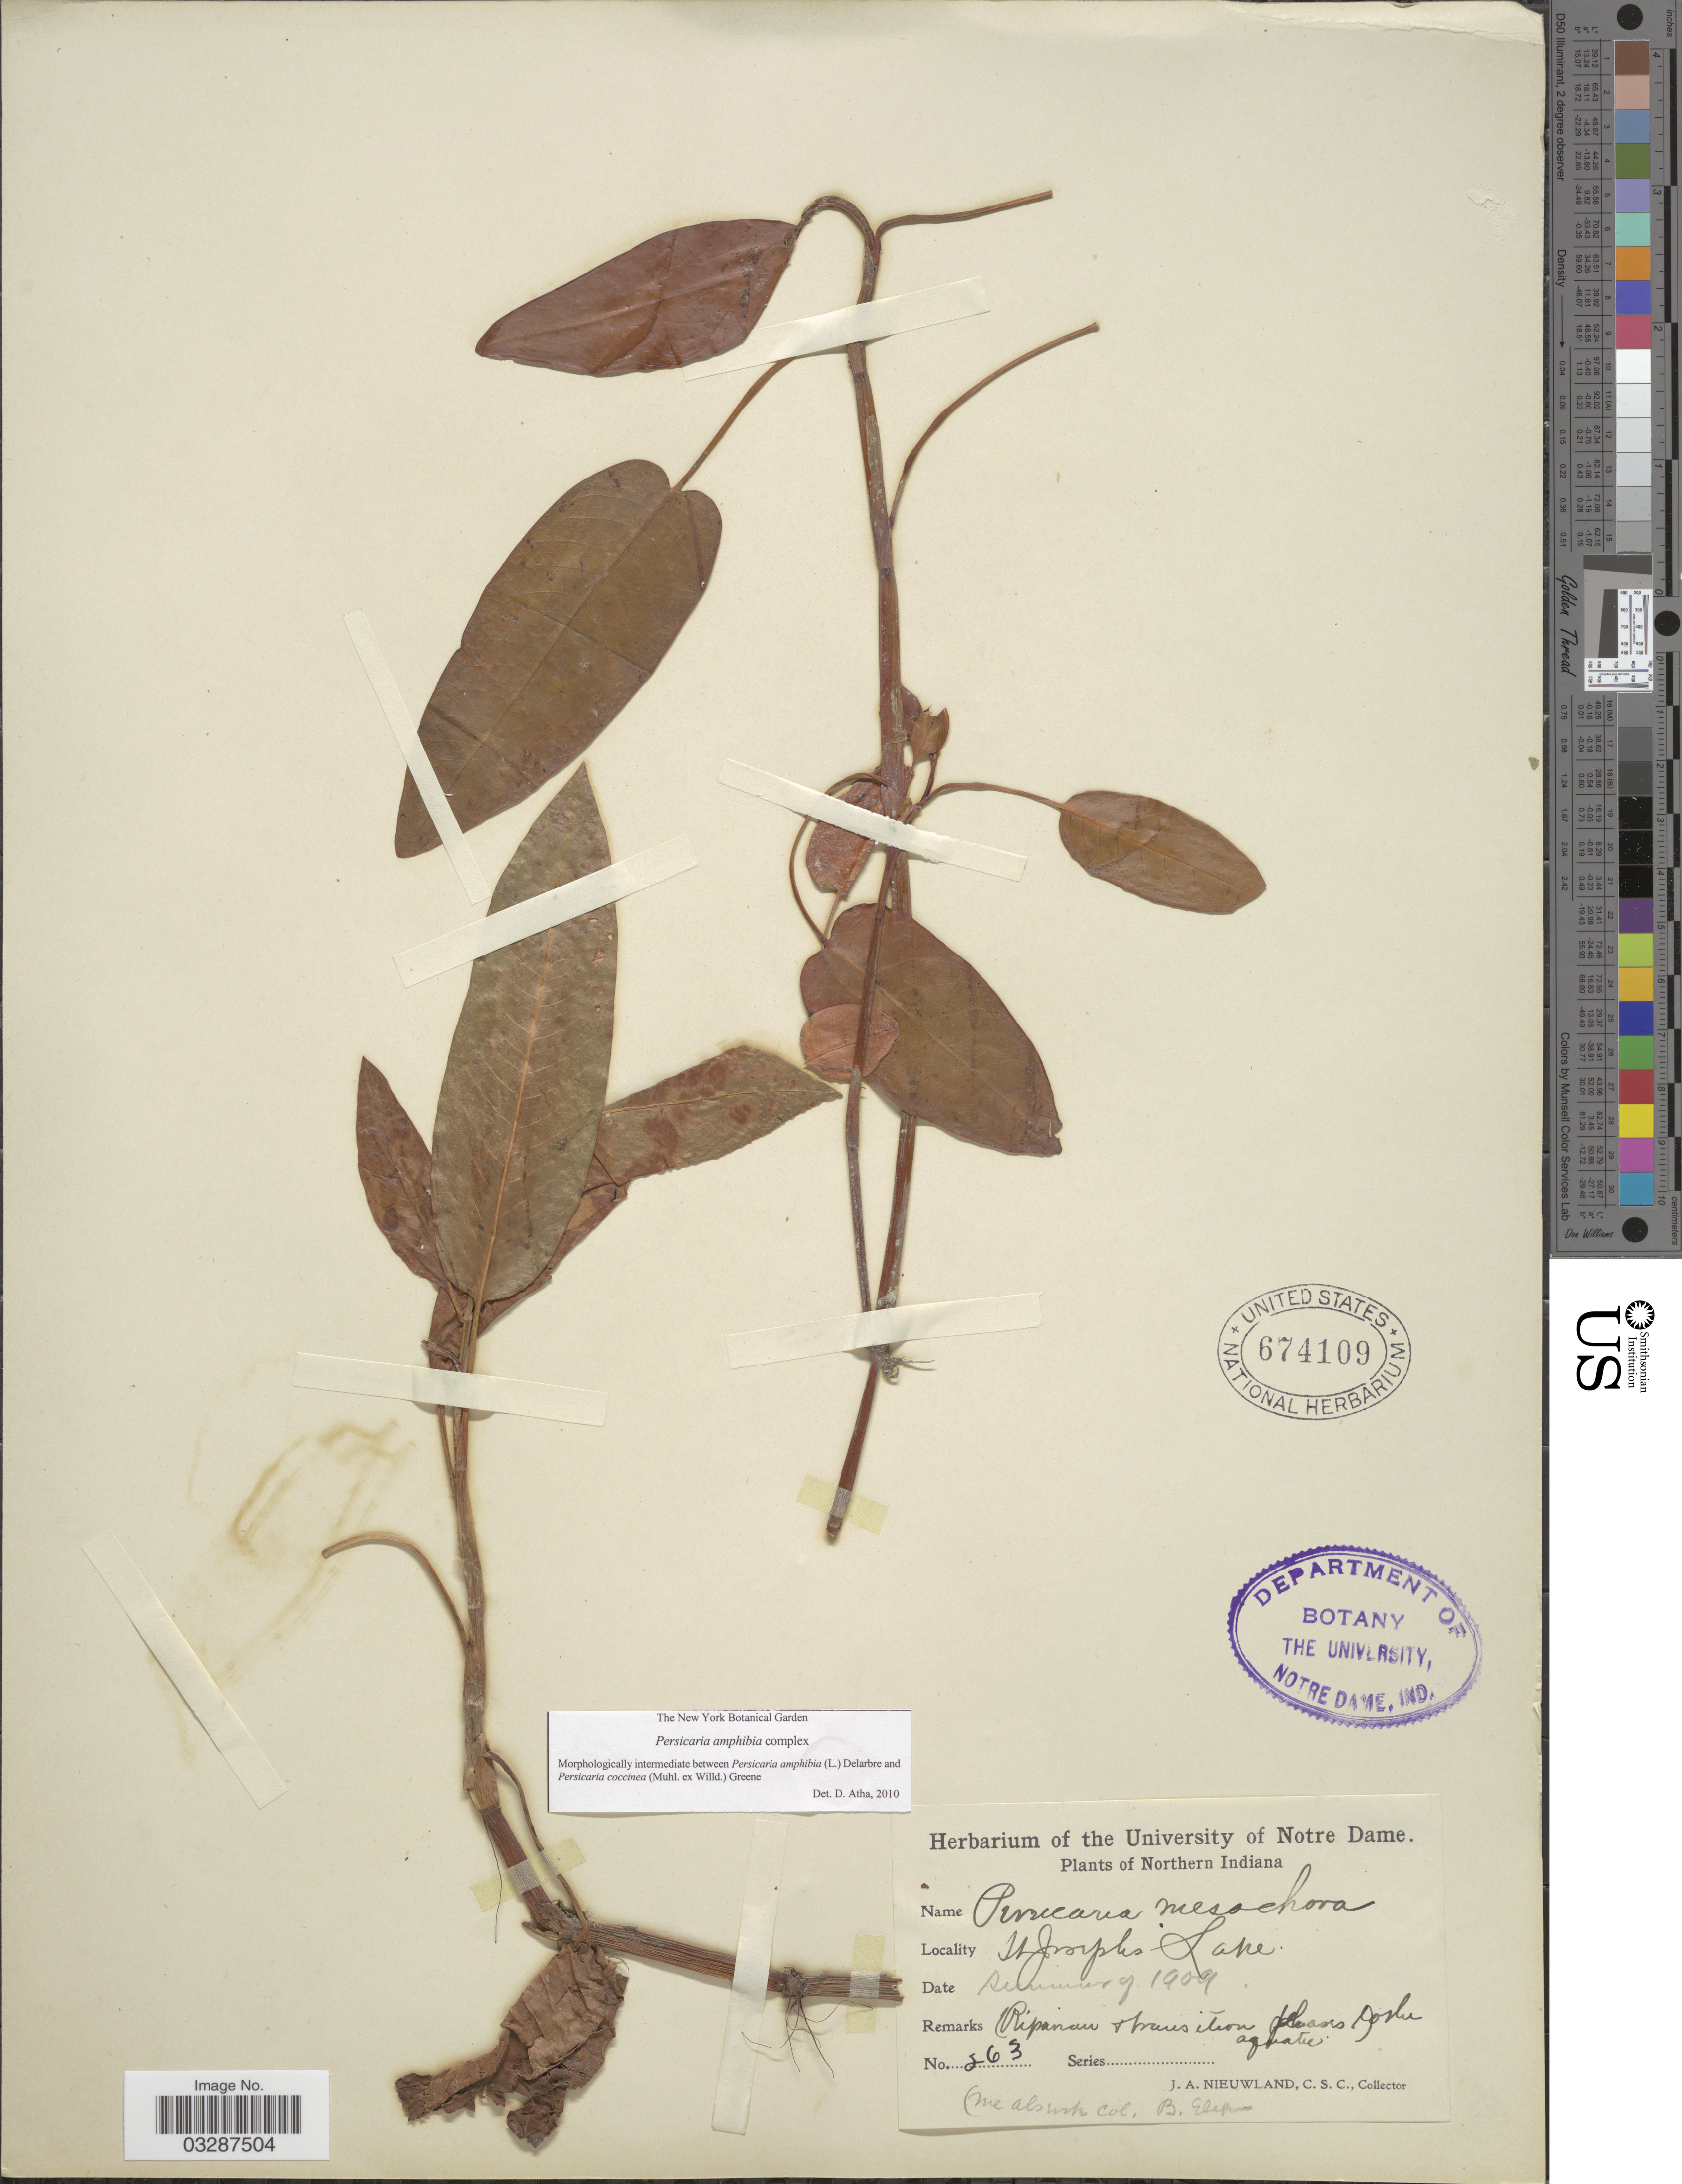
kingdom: Plantae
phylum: Tracheophyta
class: Magnoliopsida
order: Caryophyllales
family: Polygonaceae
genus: Persicaria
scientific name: Persicaria amphibia complex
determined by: Atha, D. E.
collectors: J. A. Nieuwland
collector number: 863*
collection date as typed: Summer of 1909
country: United States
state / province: Indiana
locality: Northern Indiana. St Josephs Lake.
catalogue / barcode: US 674109